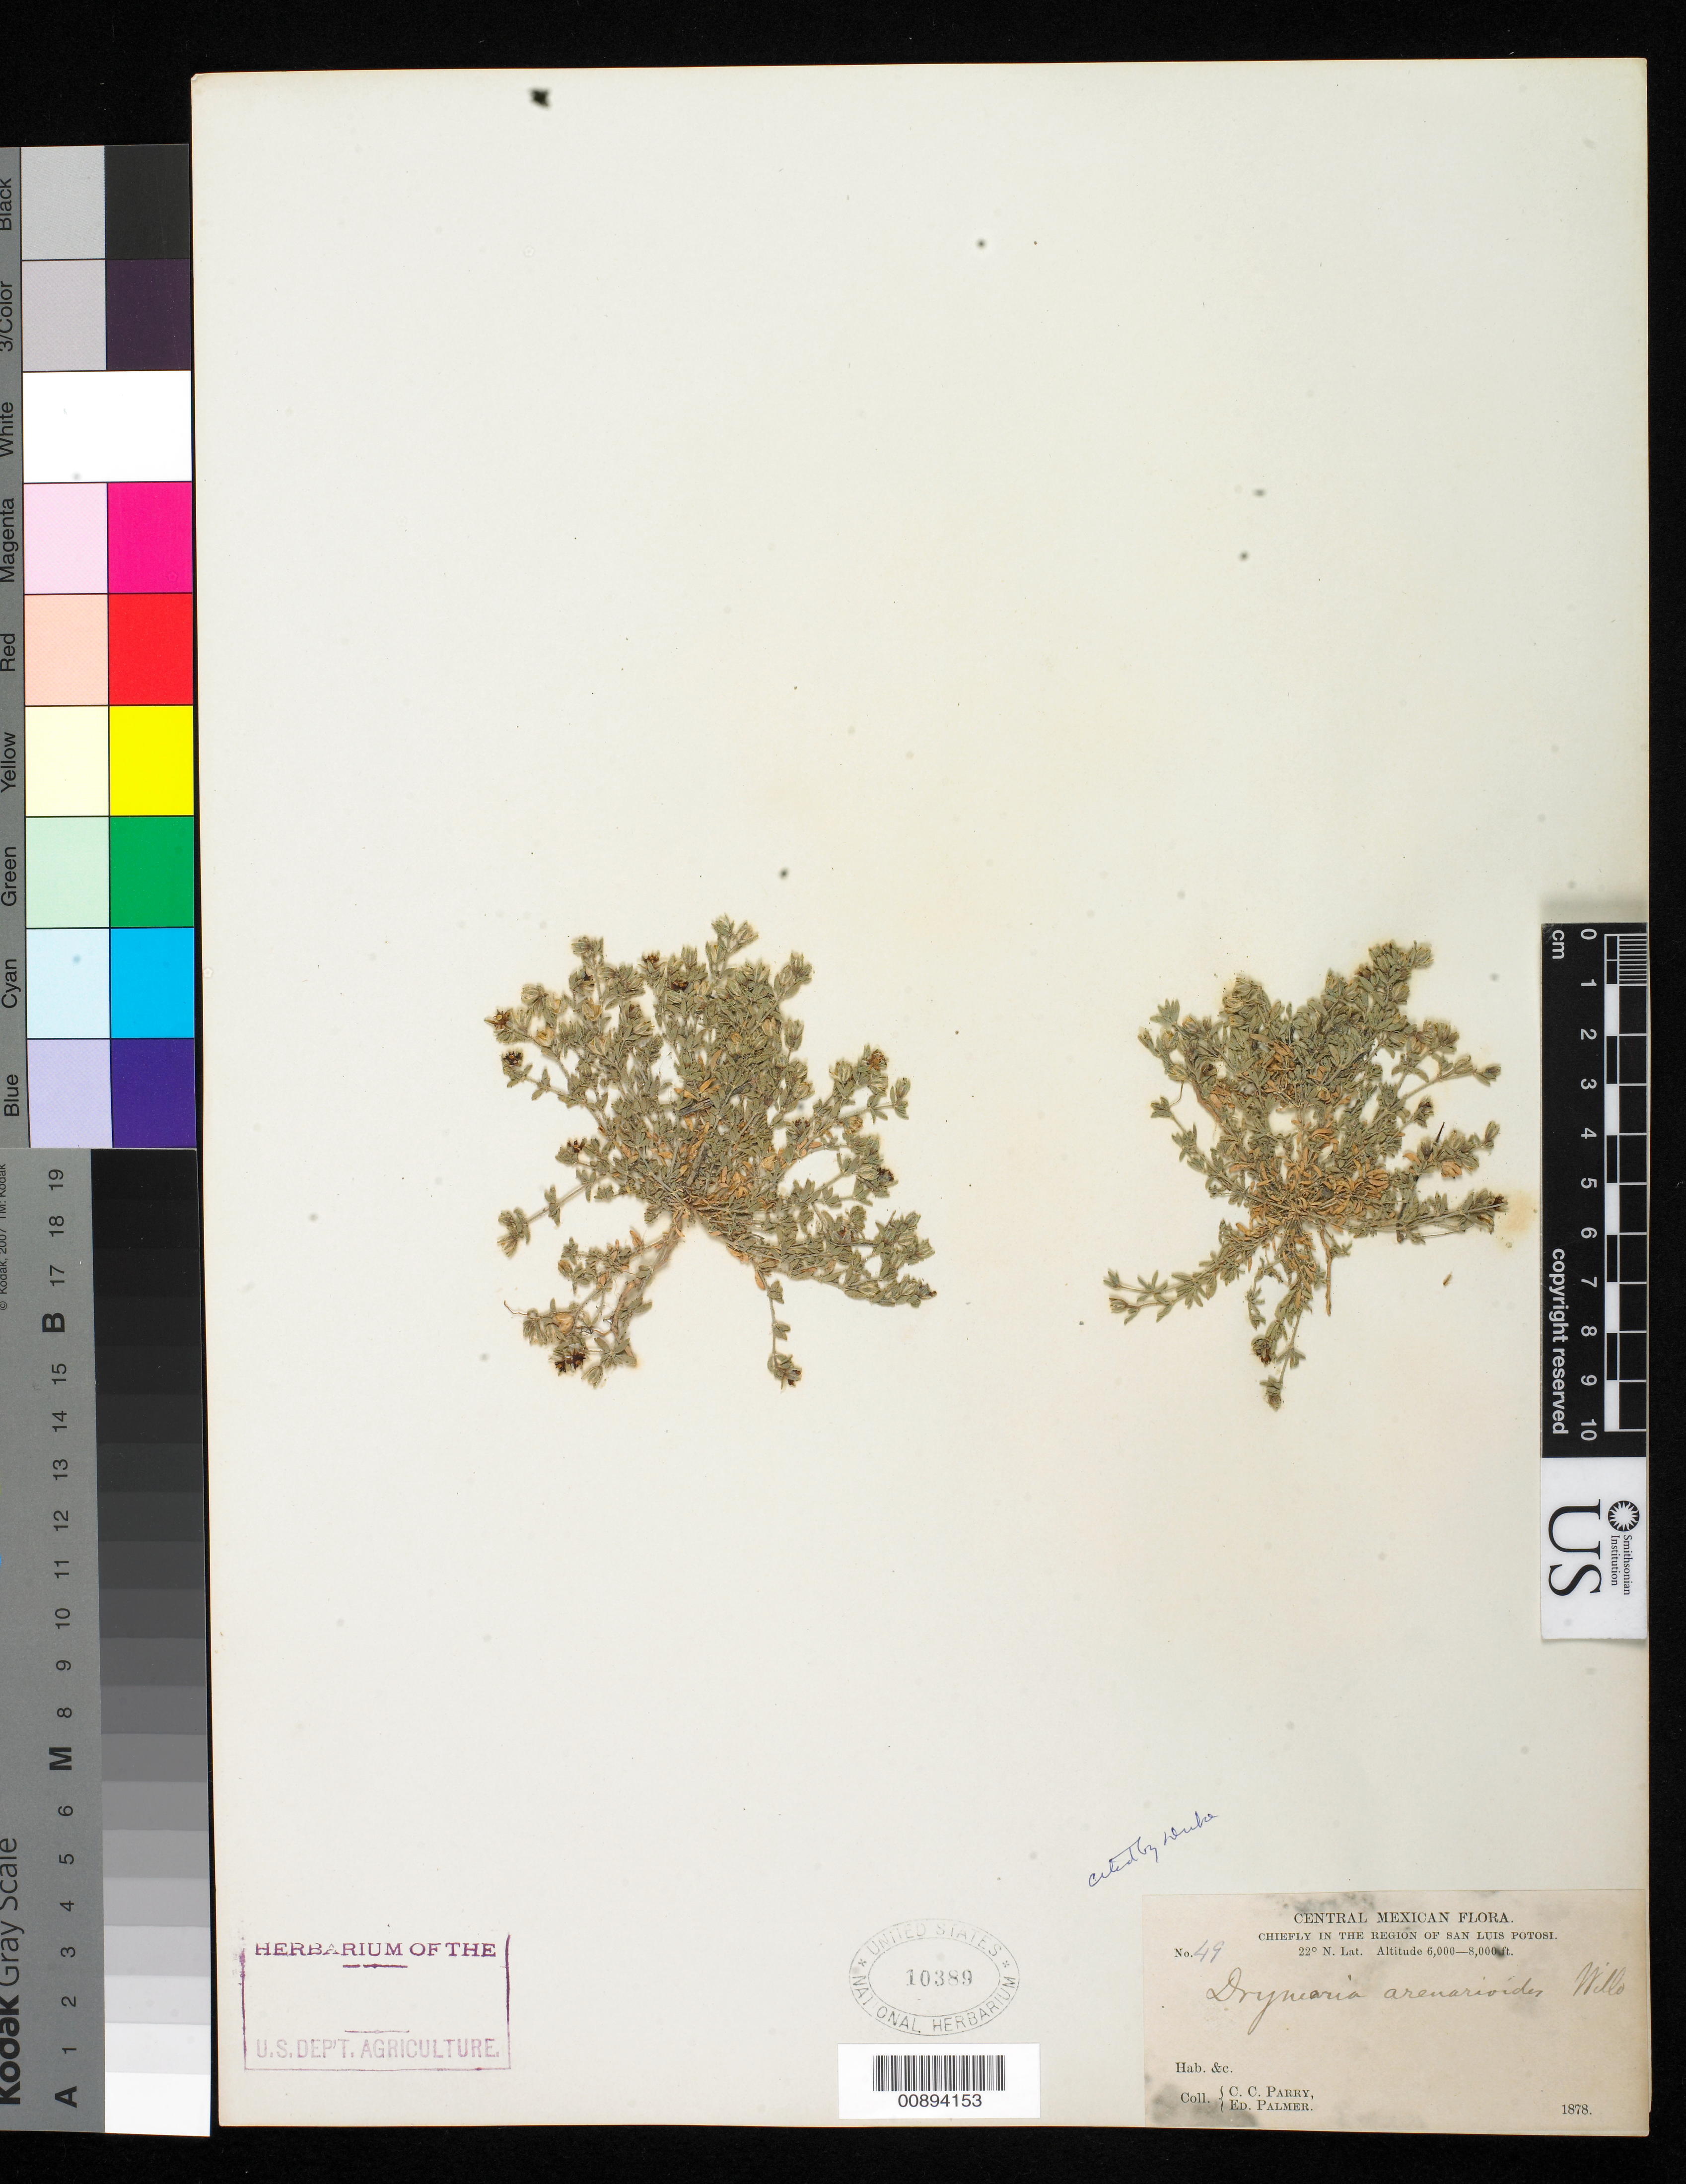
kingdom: Plantae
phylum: Tracheophyta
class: Magnoliopsida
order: Caryophyllales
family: Caryophyllaceae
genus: Drymaria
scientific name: Drymaria arenarioides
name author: Willd. ex Roem. & Schult.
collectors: C. C. Parry & E. Palmer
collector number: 49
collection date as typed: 1878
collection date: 1878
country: Mexico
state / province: San Luis Potosí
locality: Chiefly in the region of San Luis Potosí.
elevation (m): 1829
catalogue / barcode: US 10389